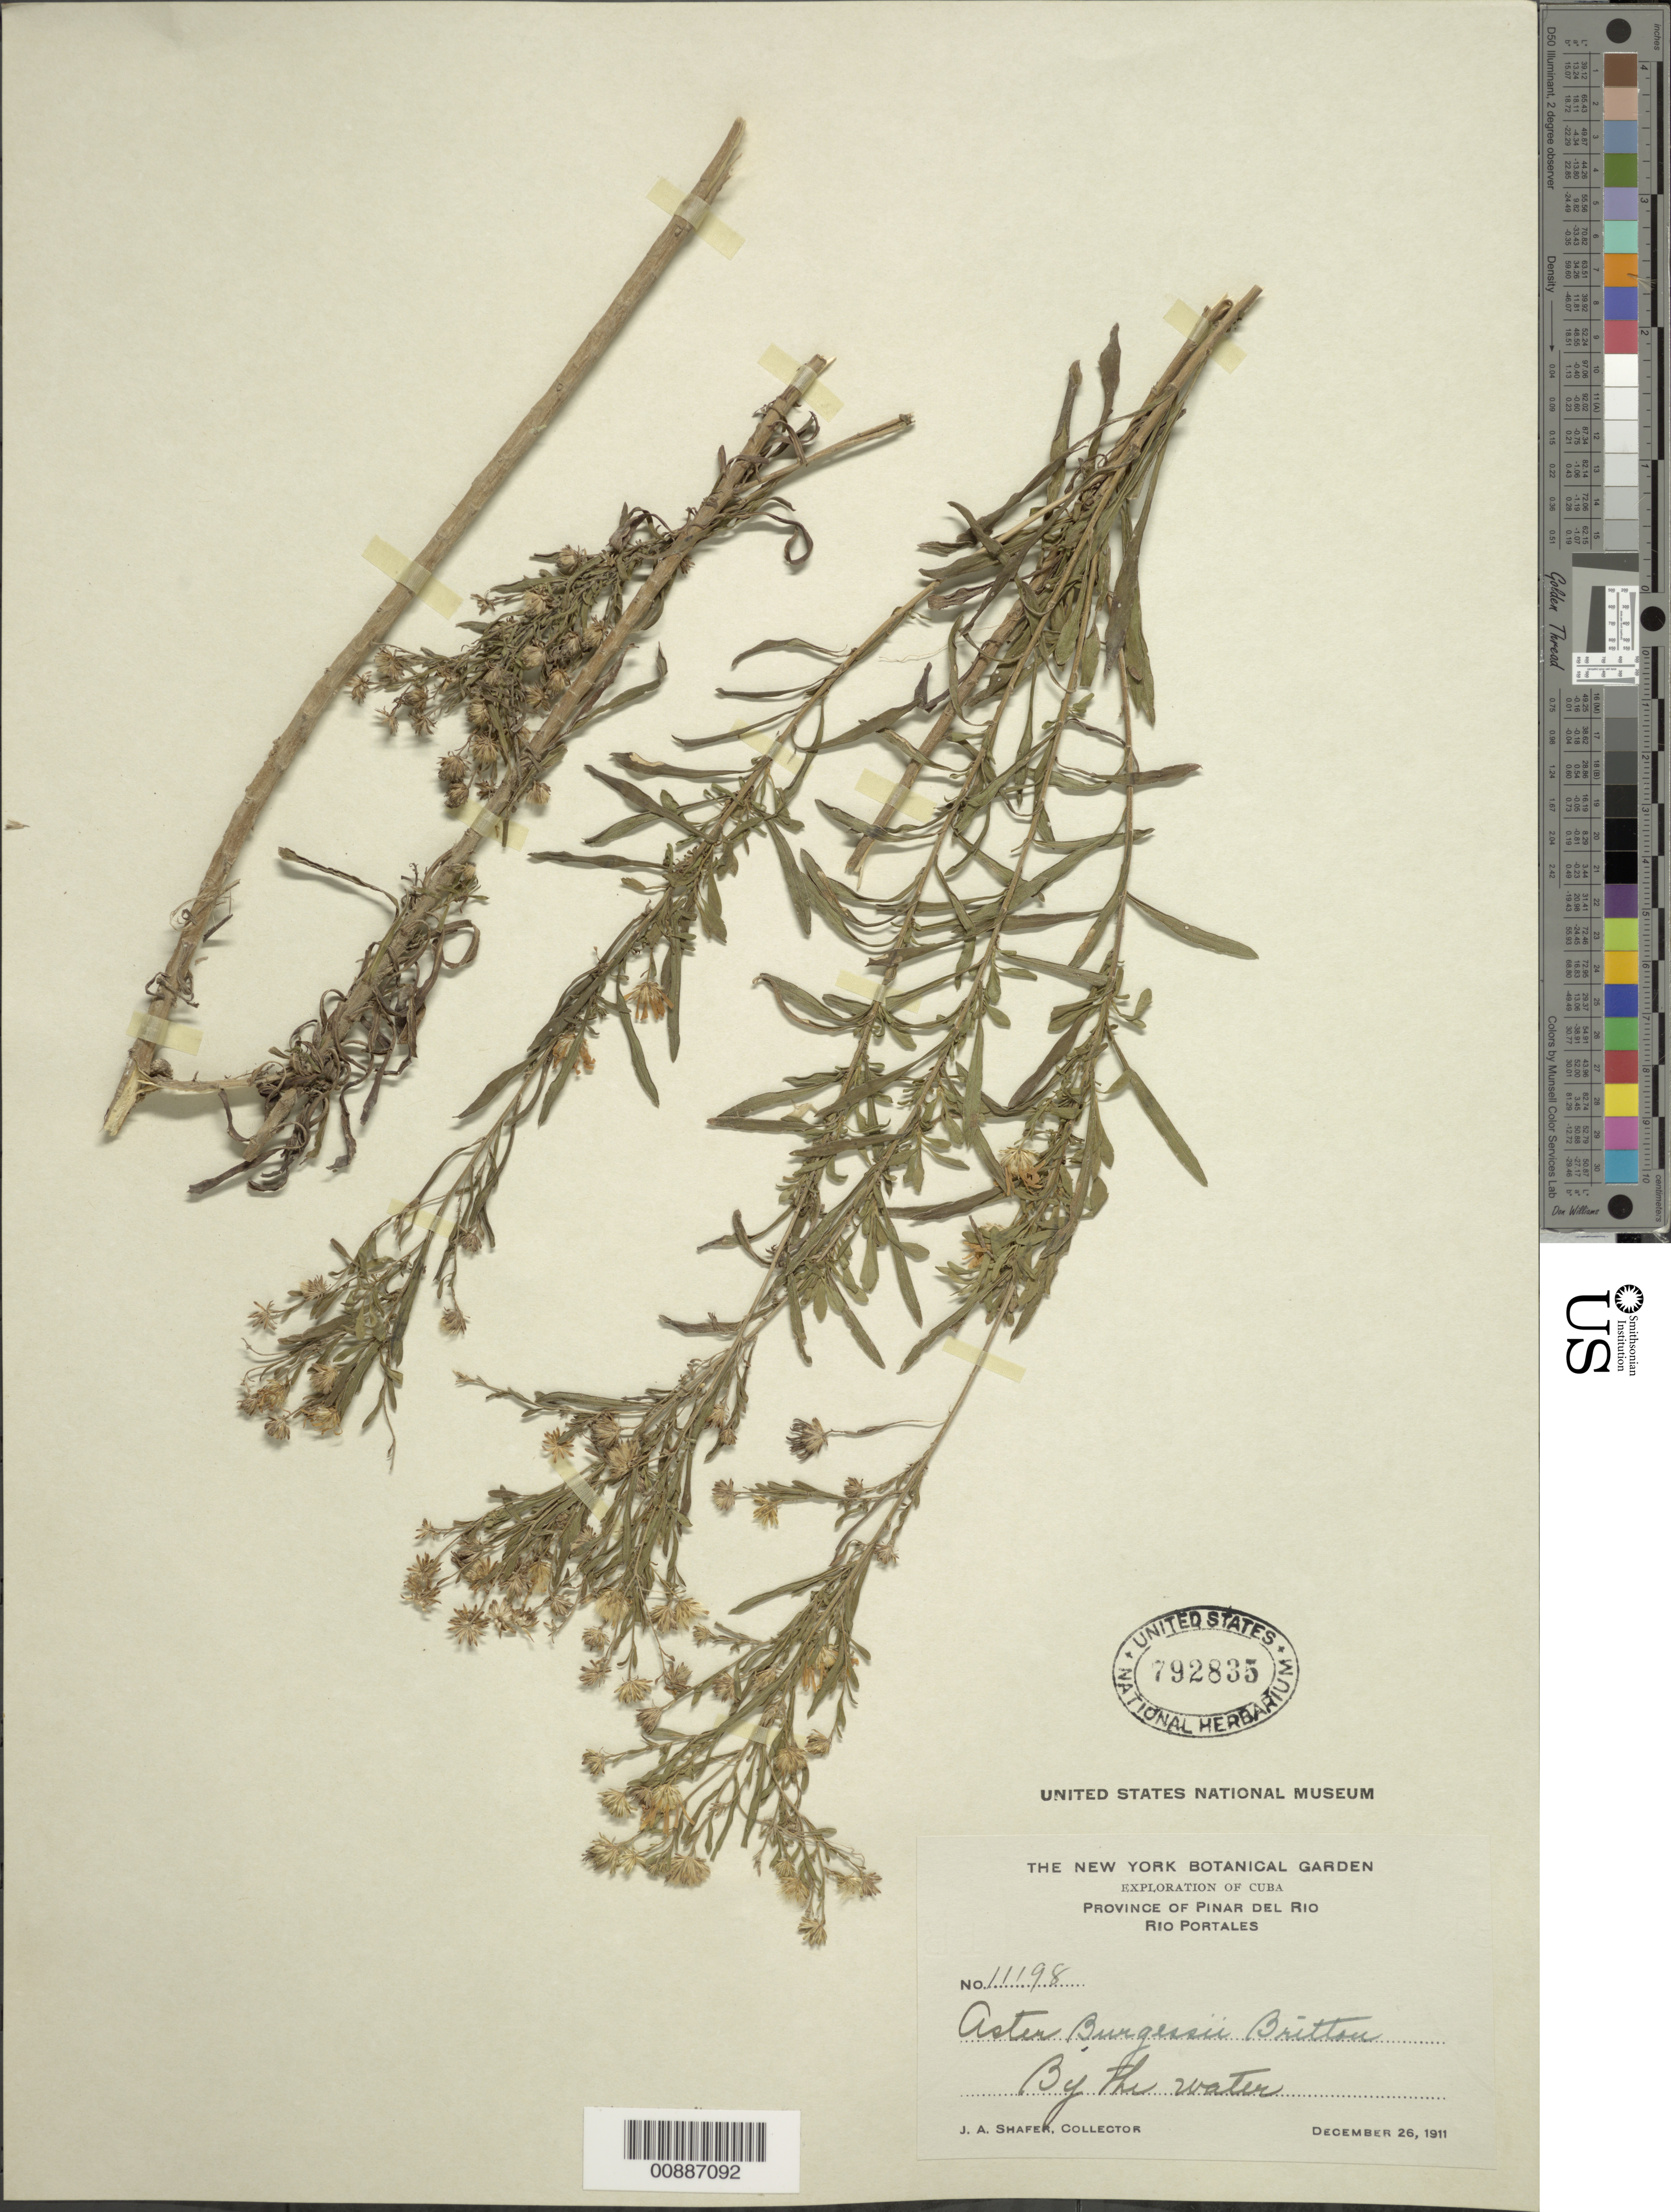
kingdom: Plantae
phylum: Tracheophyta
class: Magnoliopsida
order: Asterales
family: Asteraceae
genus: Symphyotrichum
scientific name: Symphyotrichum burgessii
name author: (Britton) G.L. Nesom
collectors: J. A. Shafer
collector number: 11198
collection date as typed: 26 Dec 1911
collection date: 1911-12-26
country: Cuba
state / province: Pinar del Río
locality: Rio Portales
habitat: By the water (river)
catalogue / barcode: US 792835